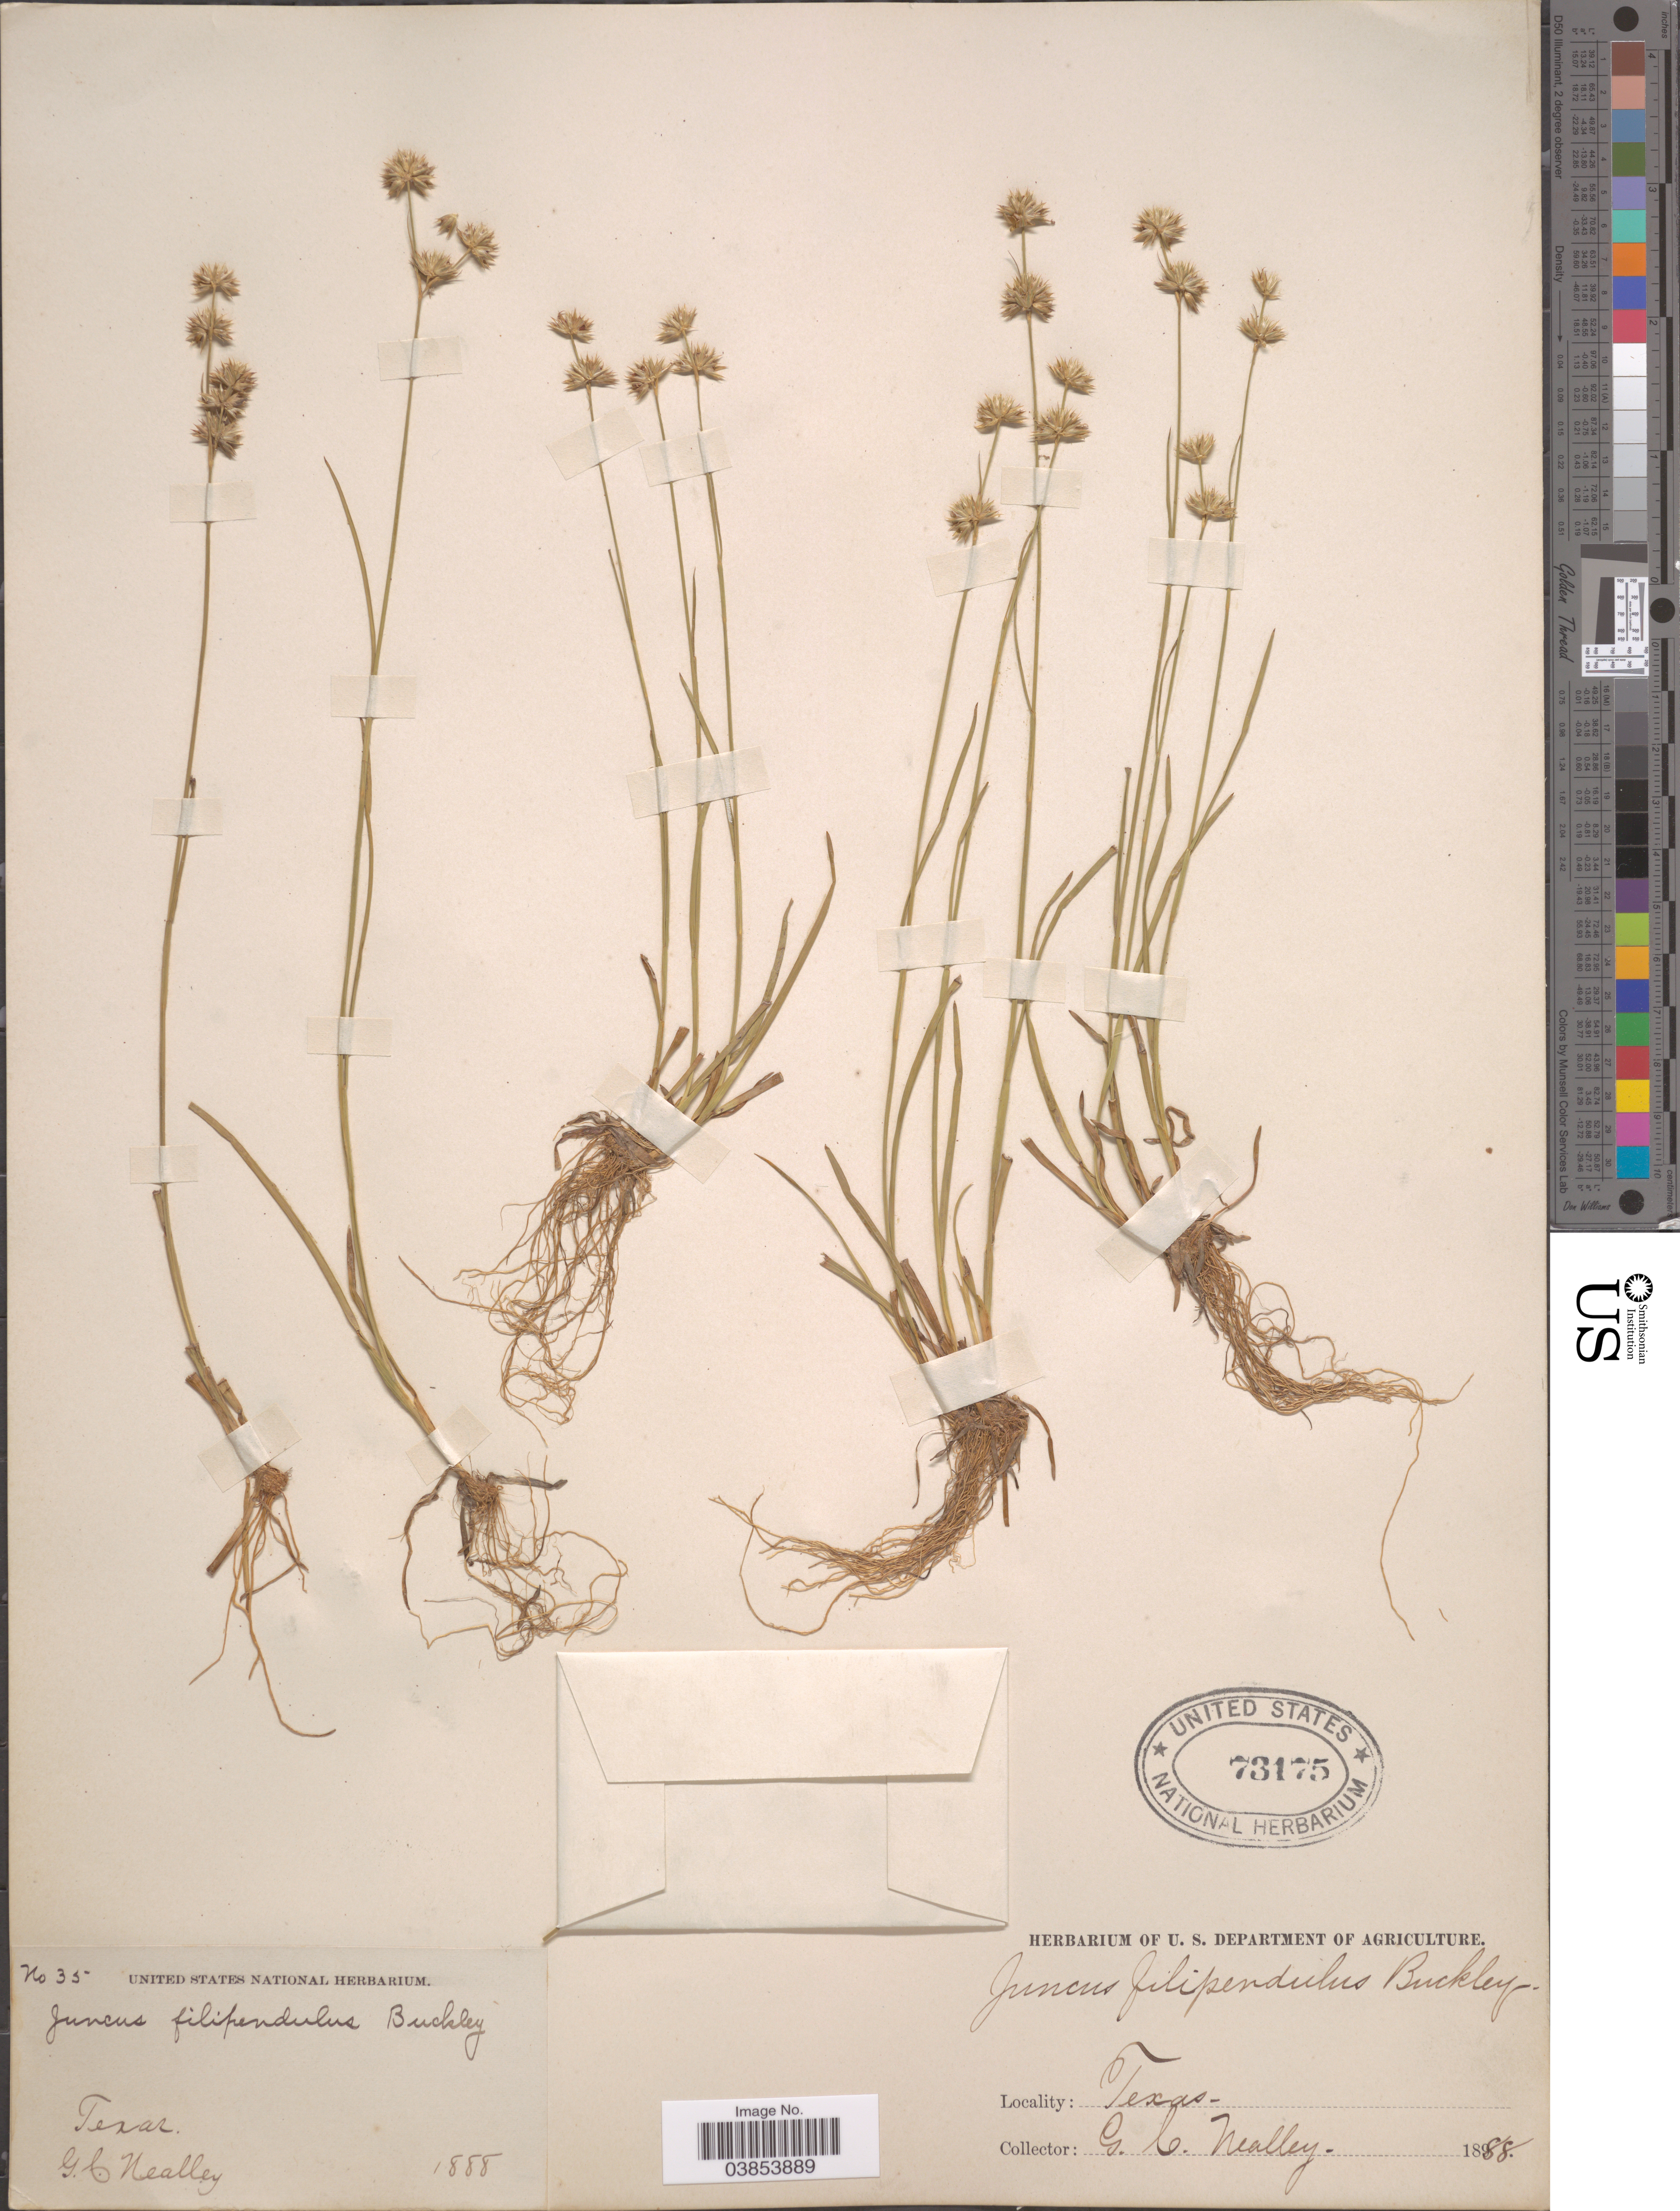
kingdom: Plantae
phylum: Tracheophyta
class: Liliopsida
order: Poales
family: Juncaceae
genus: Juncus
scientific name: Juncus filipendulus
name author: Buckley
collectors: G. C. Nealley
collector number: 35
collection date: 1888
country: United States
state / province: Texas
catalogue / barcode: US 73175